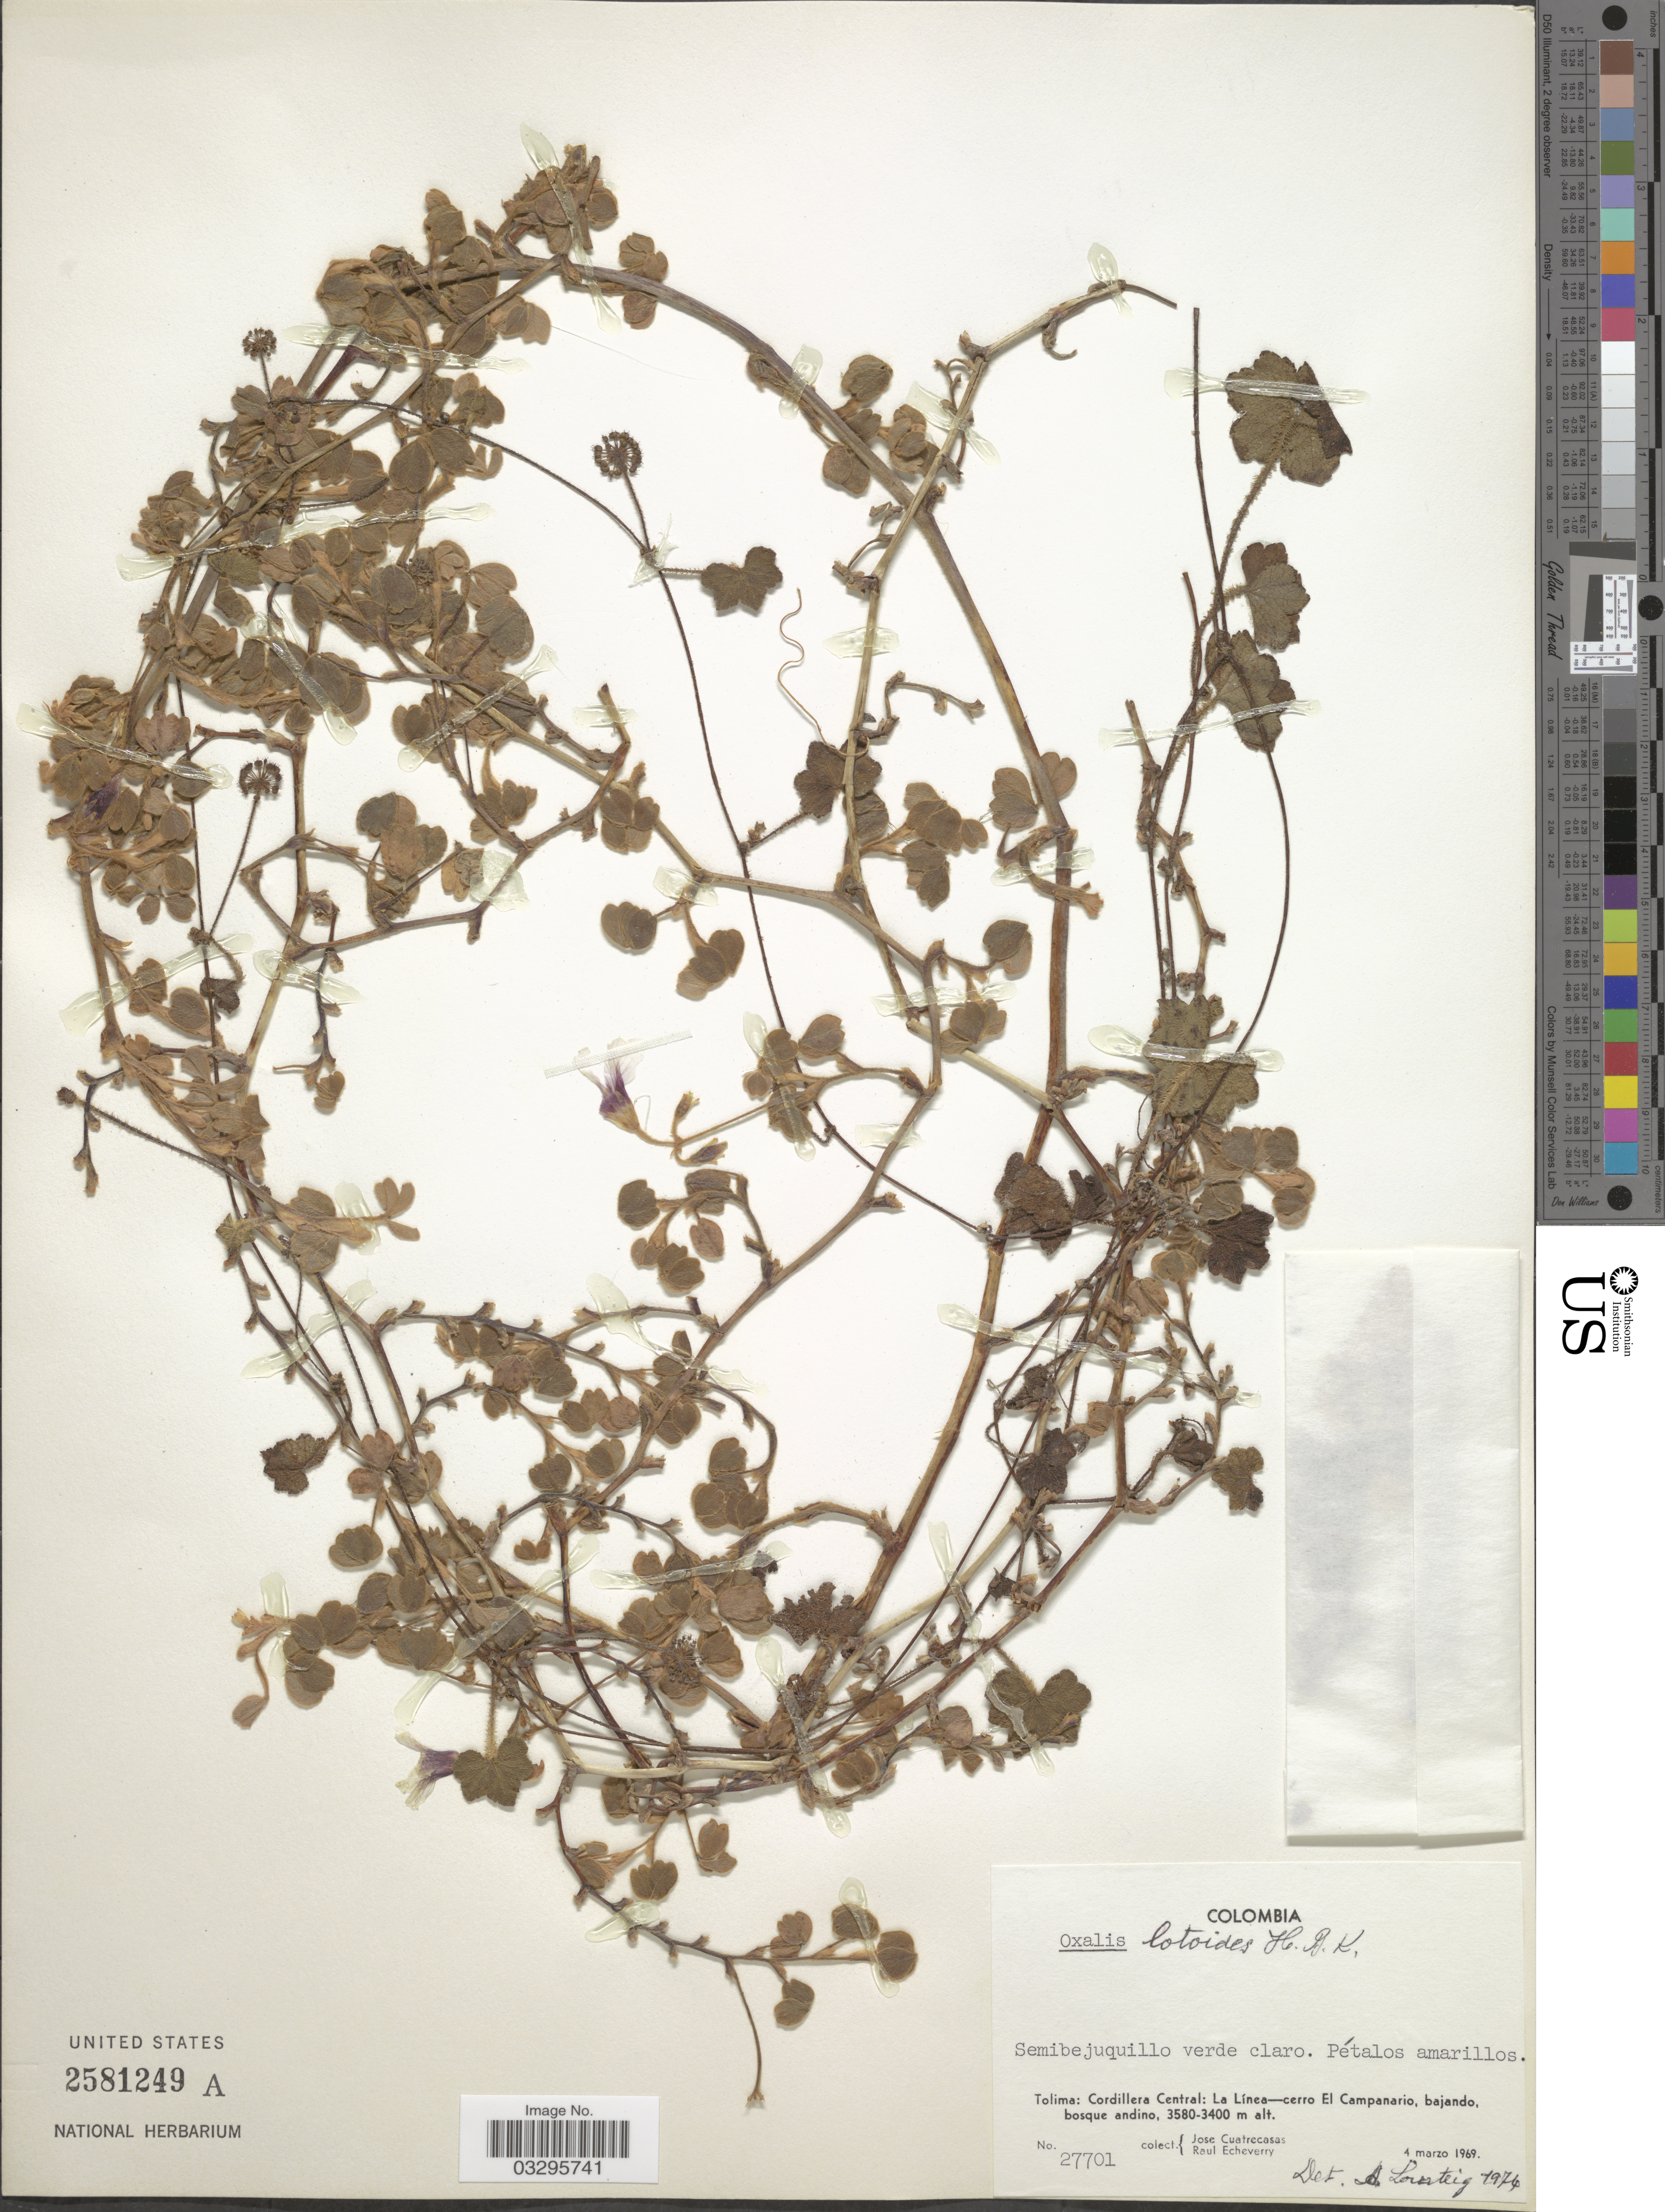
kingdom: Plantae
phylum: Tracheophyta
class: Magnoliopsida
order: Oxalidales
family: Oxalidaceae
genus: Oxalis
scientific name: Oxalis lotoides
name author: Kunth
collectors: J. Cuatrecasas & R. Echeverry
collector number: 27701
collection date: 1969-03-04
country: Colombia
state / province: Tolima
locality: Cordillera Central: La Línea - cerro El Campanario.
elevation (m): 3400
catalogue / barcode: US 2581249A